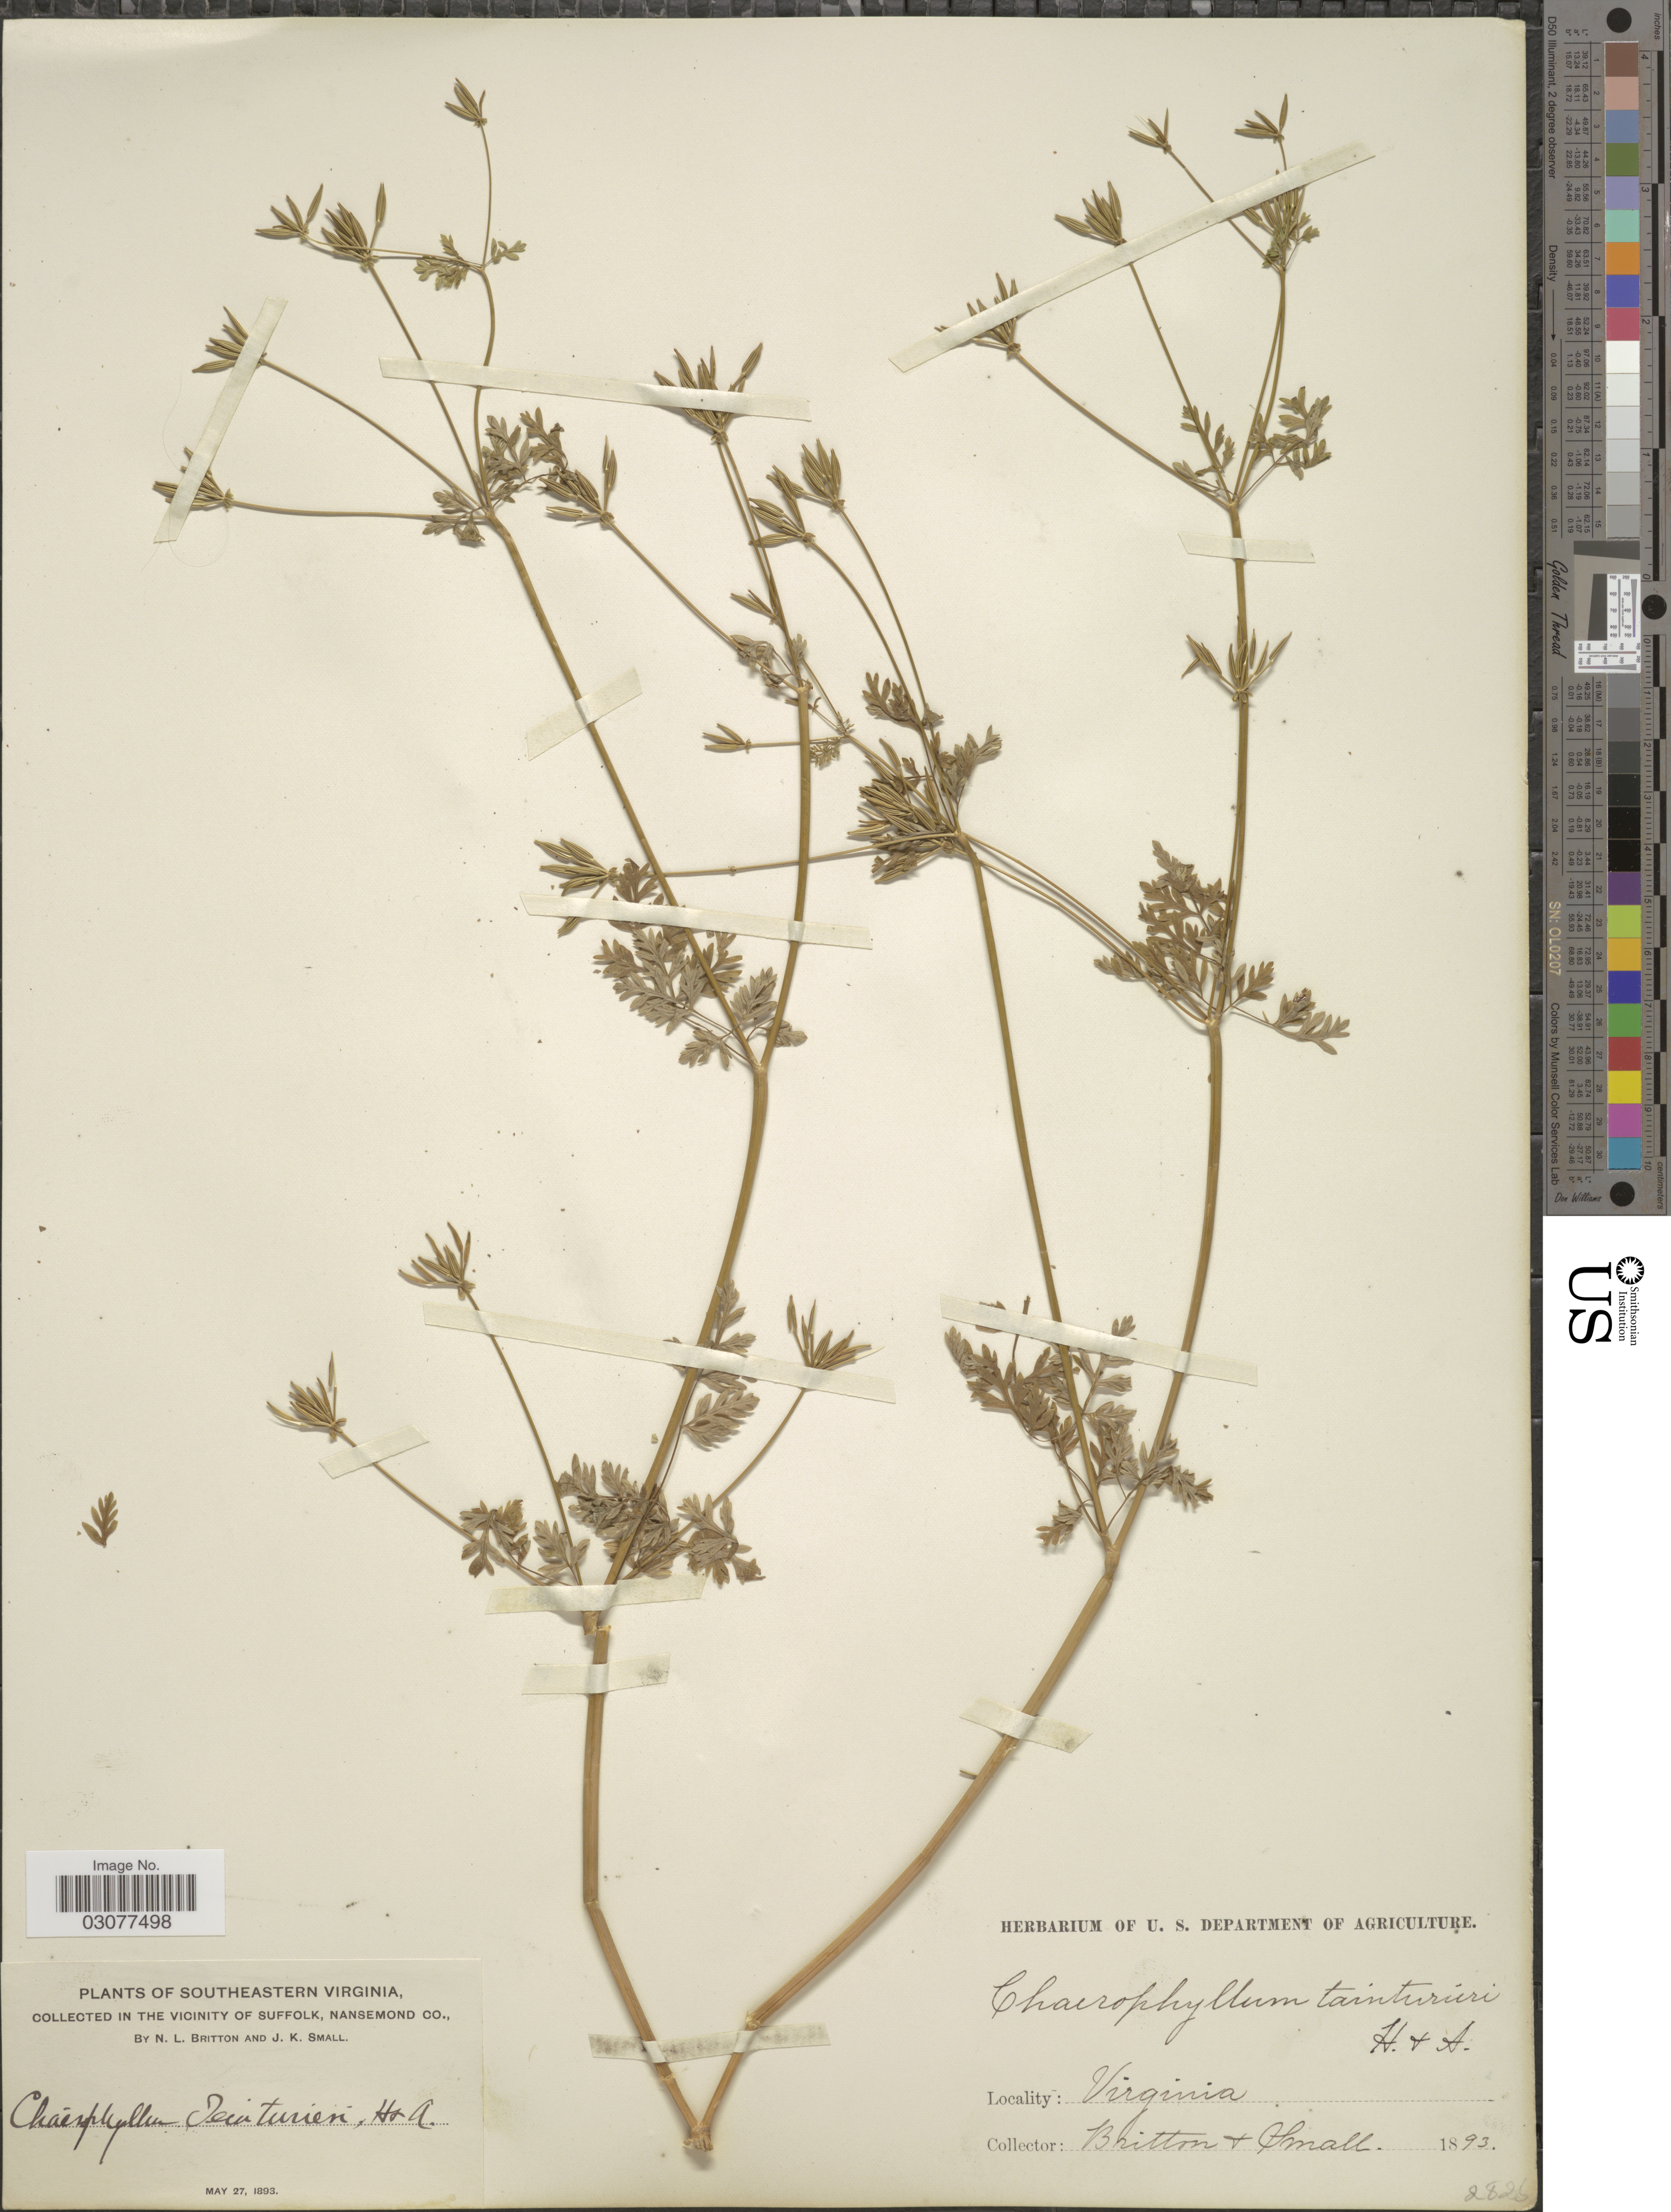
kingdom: Plantae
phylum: Tracheophyta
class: Magnoliopsida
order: Apiales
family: Apiaceae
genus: Chaerophyllum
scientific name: Chaerophyllum tainturieri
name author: Hook.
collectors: N. Britton & J. K. Small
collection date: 1893-05-27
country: United States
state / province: Virginia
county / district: Rappahannock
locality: Southeastern Virginia, in the vicinity of Suffolk, Nansemond Co.